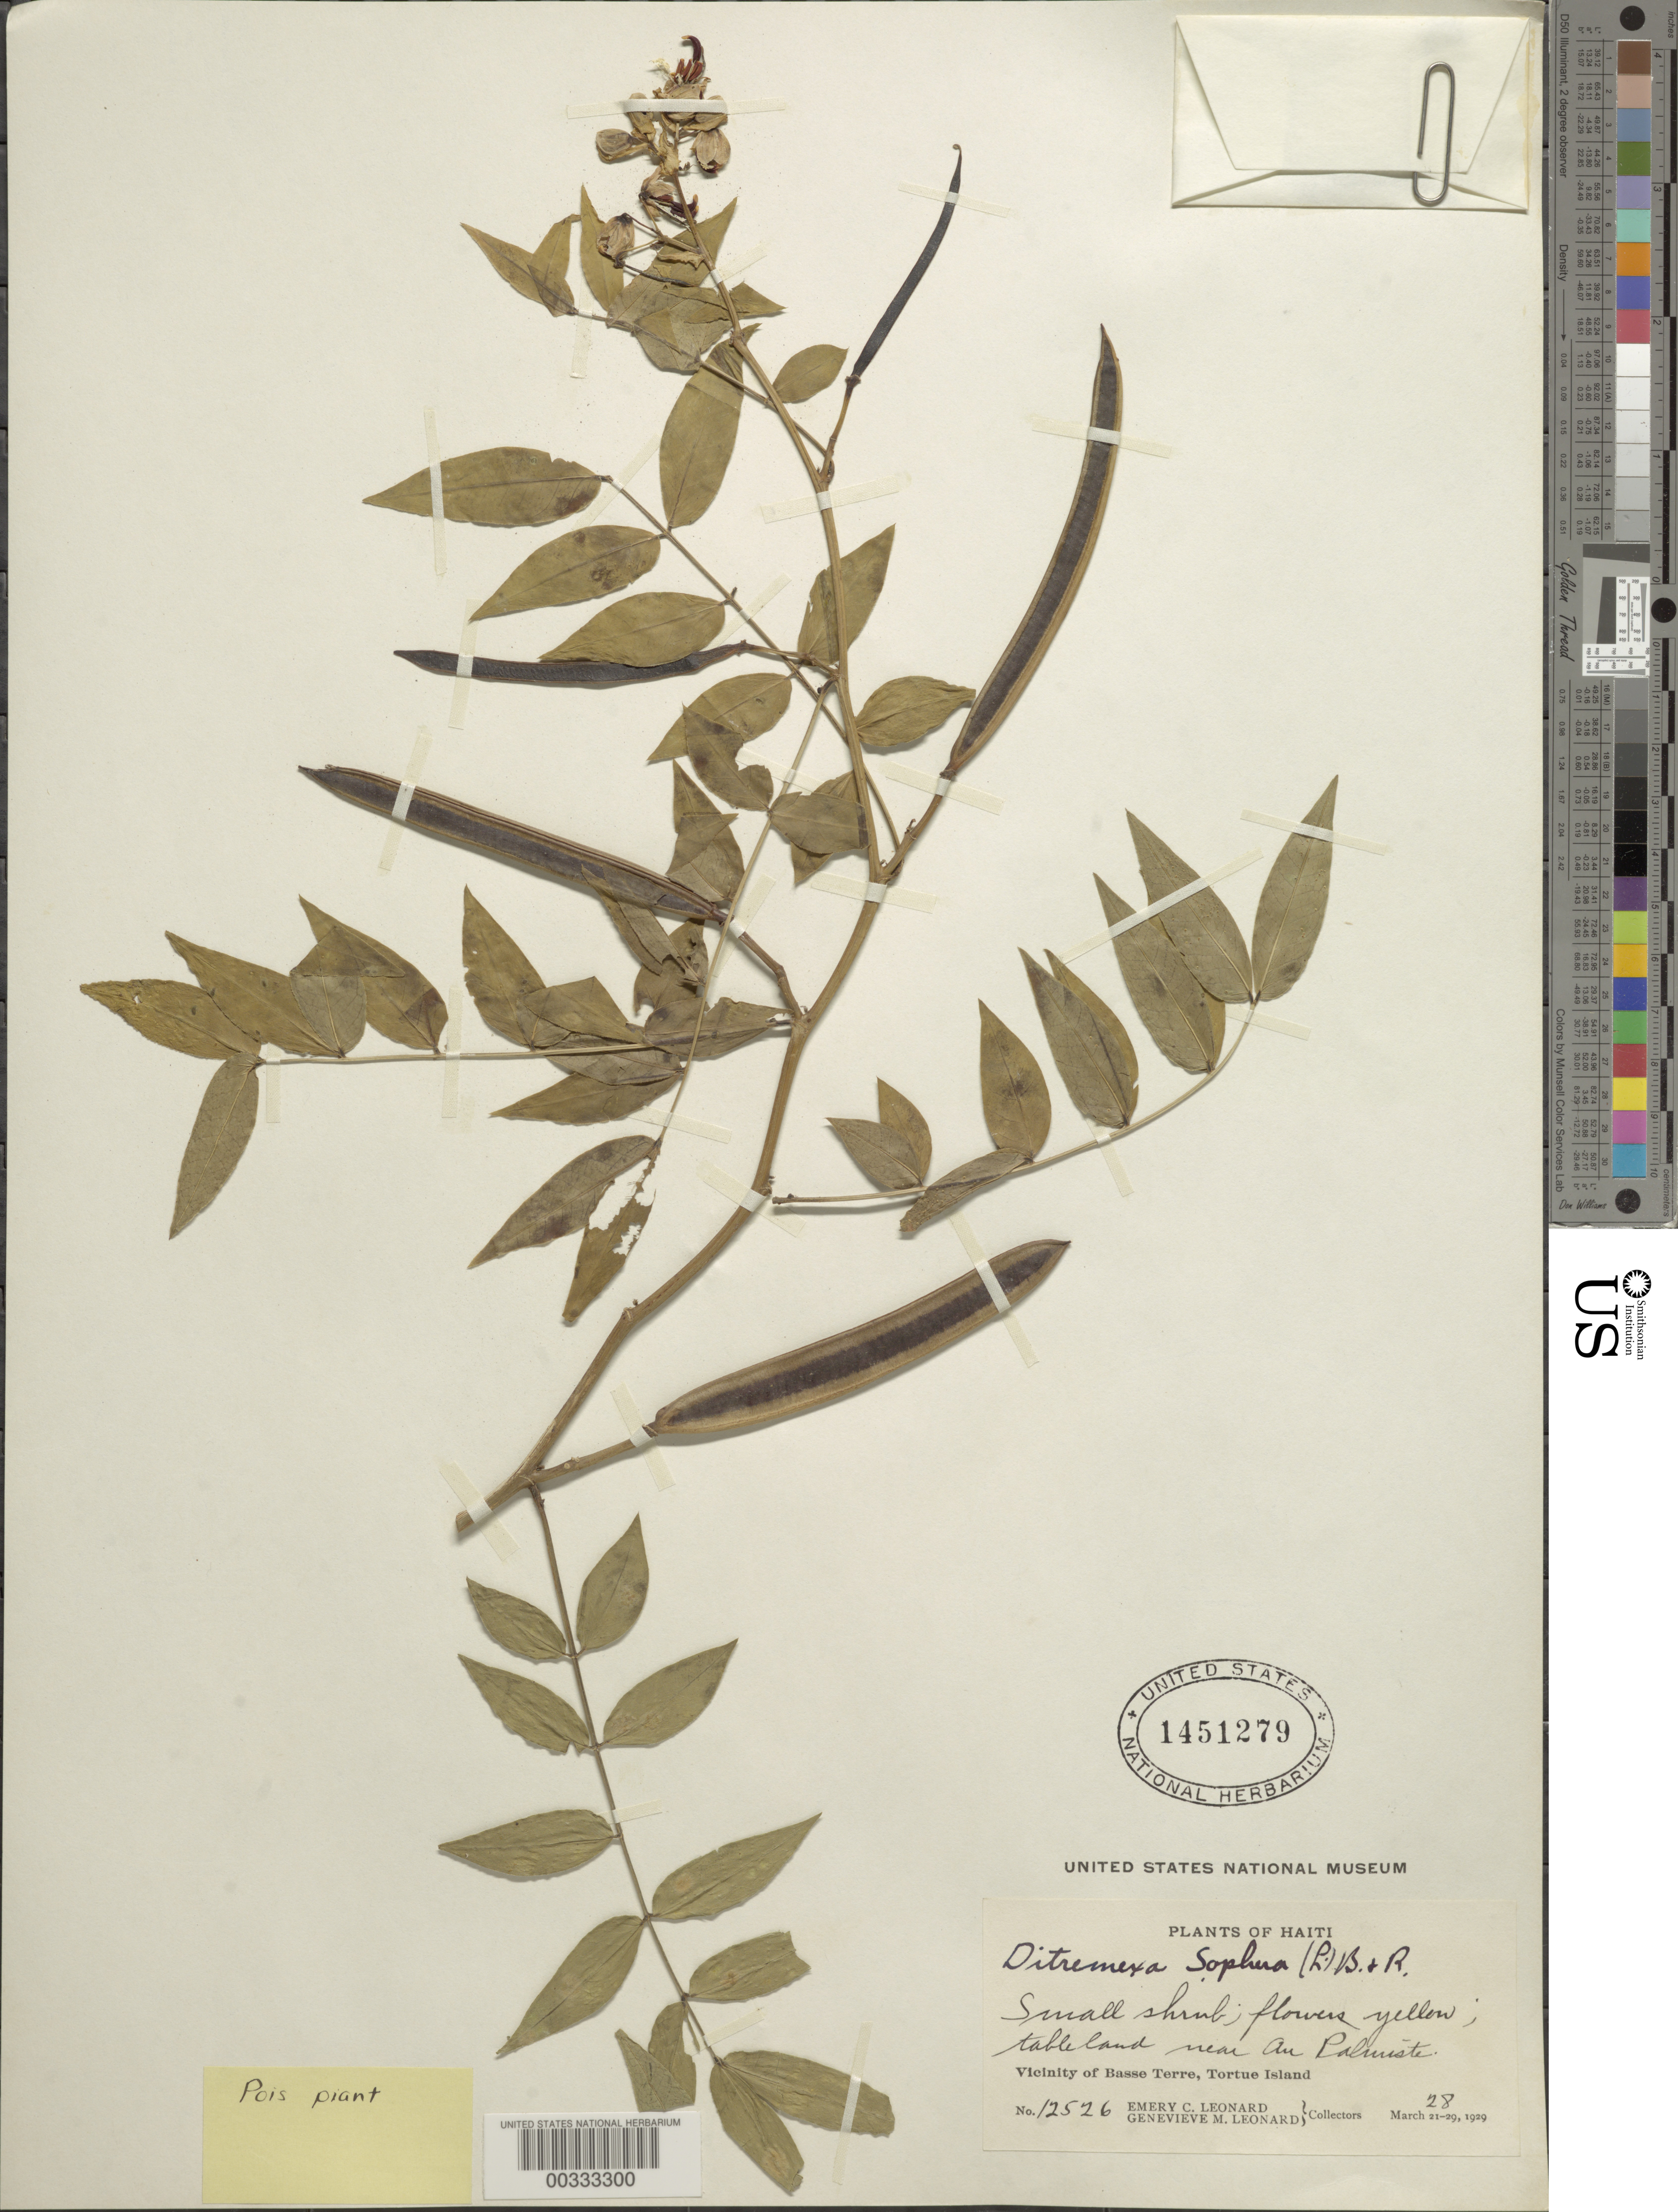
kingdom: Plantae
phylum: Tracheophyta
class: Magnoliopsida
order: Fabales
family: Fabaceae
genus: Senna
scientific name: Senna sophera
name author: (L.) Roxb.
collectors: E. C. Leonard & G. M. Leonard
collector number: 12526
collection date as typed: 28 Mar 1929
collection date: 1929-03-28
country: Haiti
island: Hispaniola Island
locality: Near au palmiste; vicinity of basse terre, tortue i.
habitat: Tableland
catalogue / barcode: US 1451279